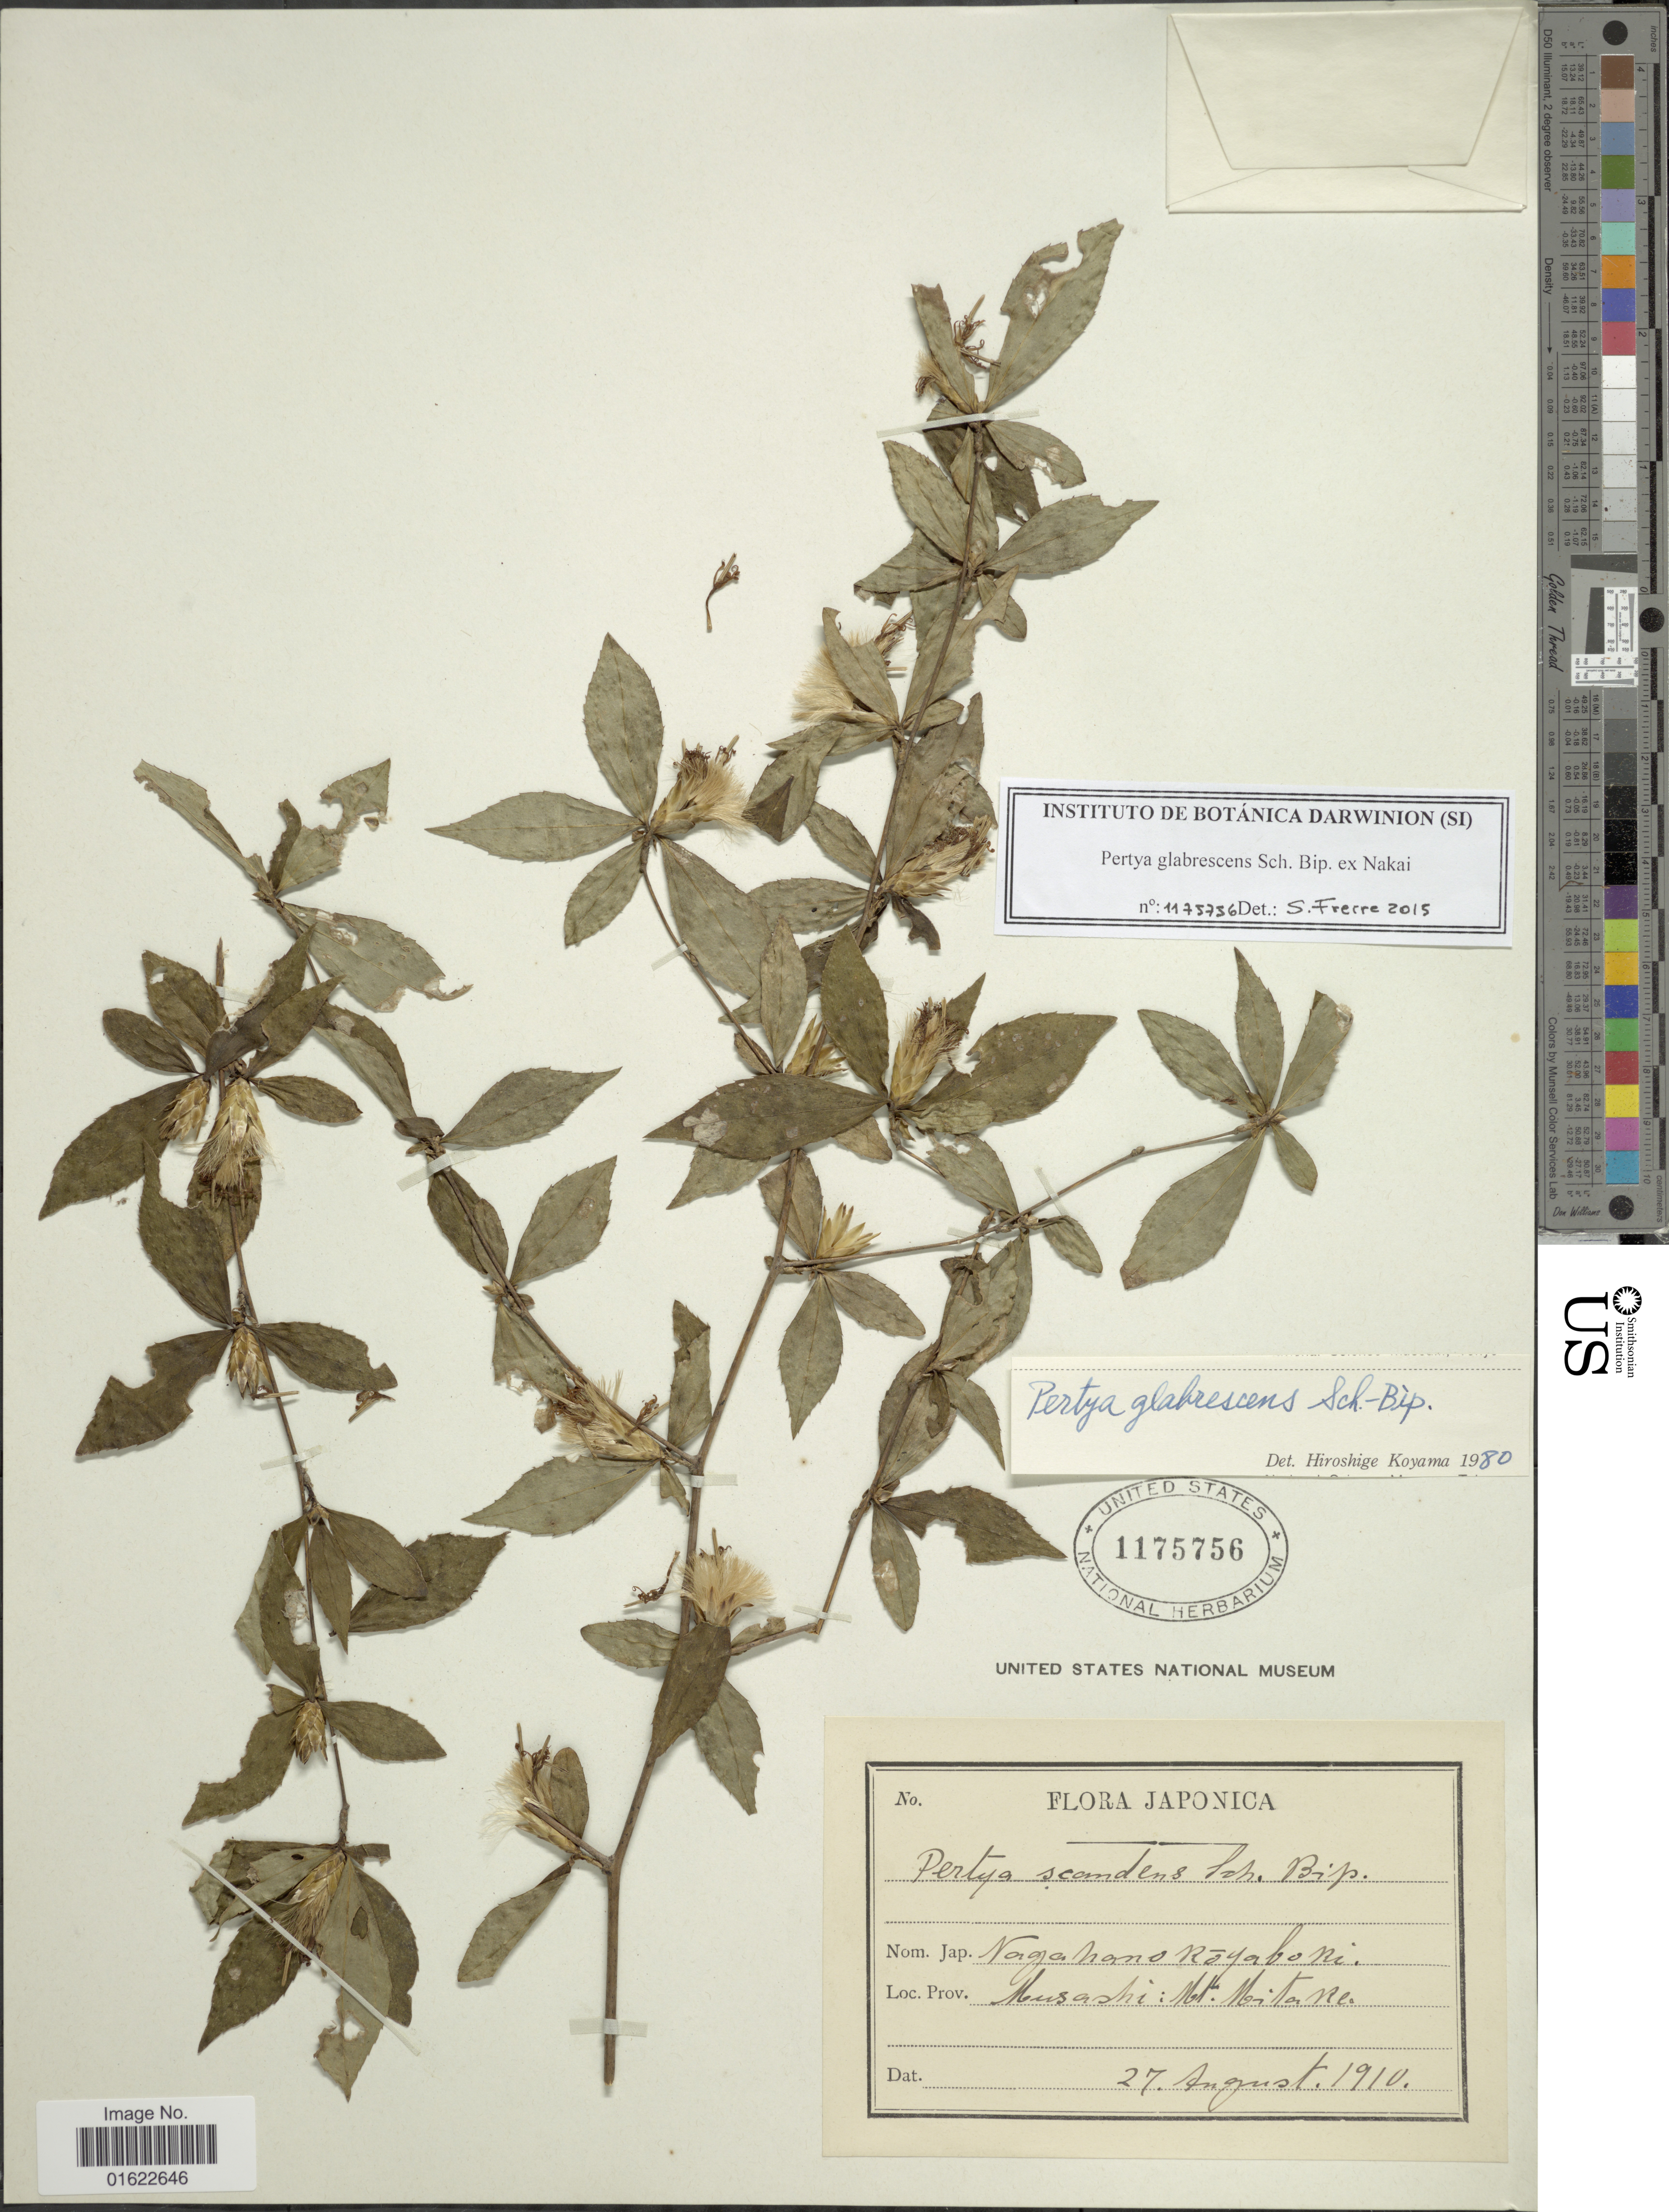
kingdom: Plantae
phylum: Tracheophyta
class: Magnoliopsida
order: Asterales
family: Asteraceae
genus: Pertya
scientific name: Pertya glabrescens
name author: Sch. Bip.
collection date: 1910-08-27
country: Japan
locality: Japonica, Musashi: Mt. Mitare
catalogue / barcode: US 1175756